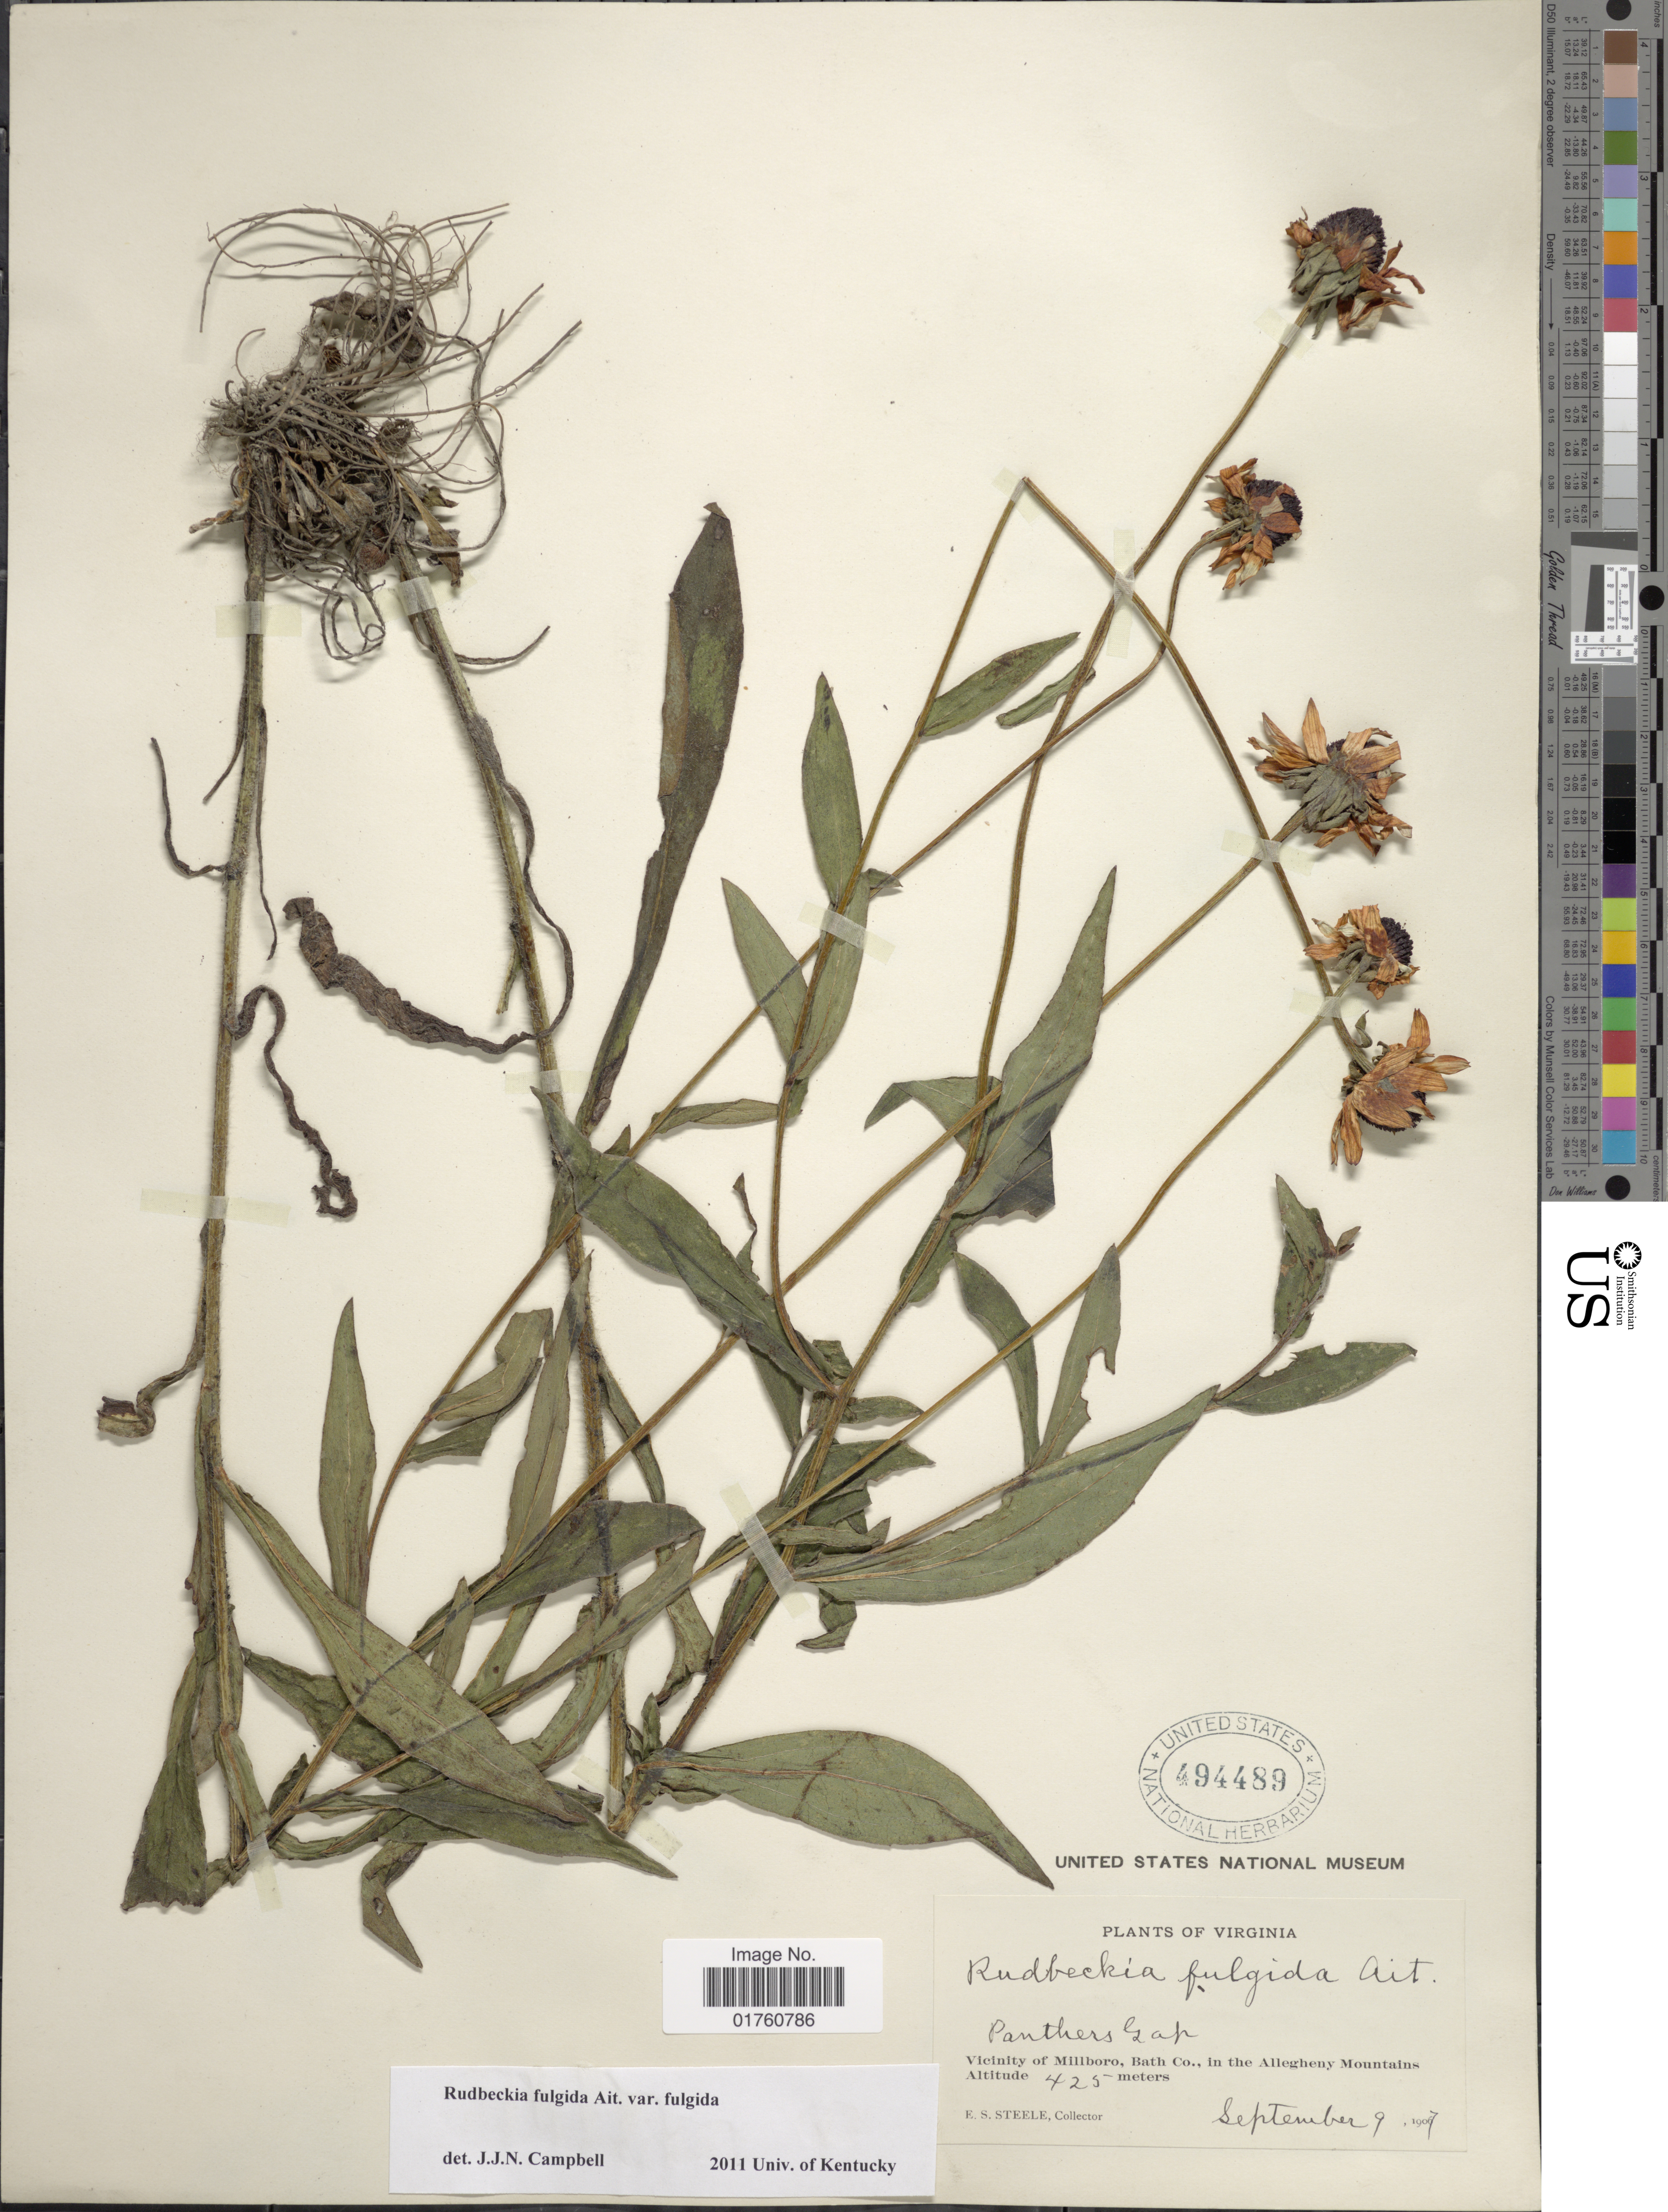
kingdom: Plantae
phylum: Tracheophyta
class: Magnoliopsida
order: Asterales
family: Asteraceae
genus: Rudbeckia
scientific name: Rudbeckia fulgida var. fulgida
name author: Aiton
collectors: E. Steele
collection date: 1907-09-09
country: United States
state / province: Virginia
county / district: Bath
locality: Panthers Gap, Vicinity of Millboro, Bath Co., in the Allegheny Mountains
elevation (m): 425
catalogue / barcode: US 494489